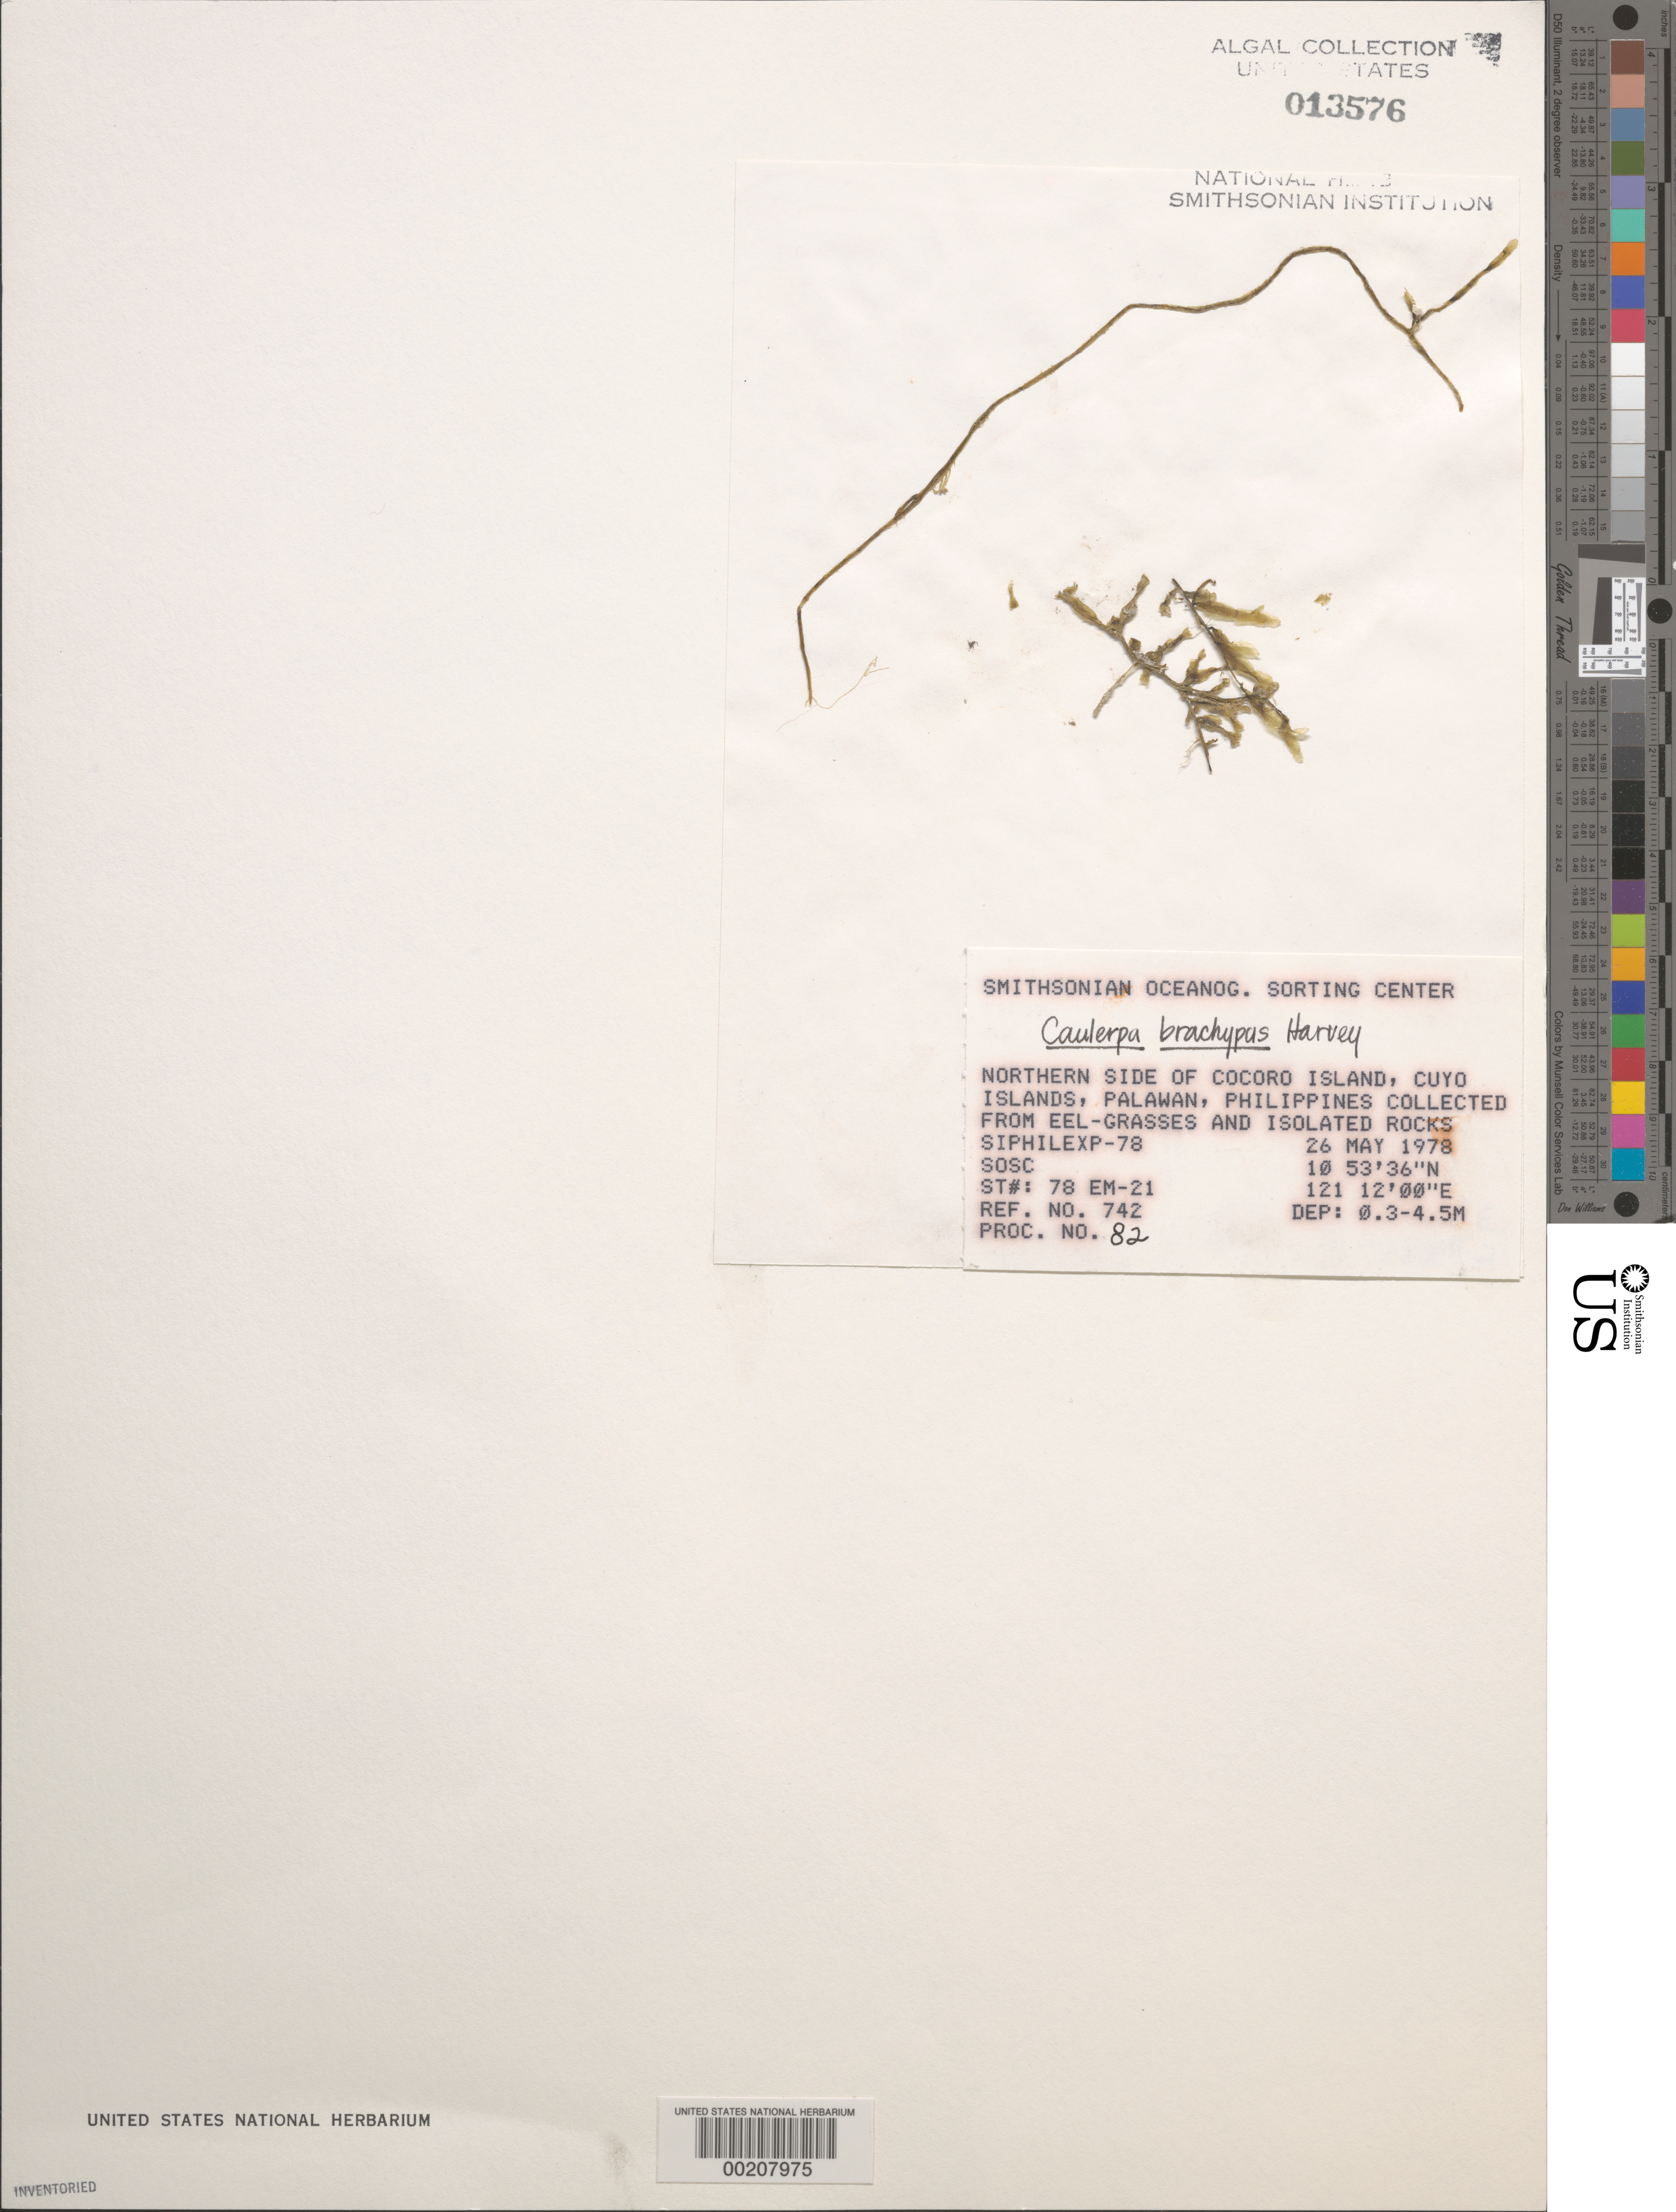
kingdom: Plantae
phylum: Chlorophyta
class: Ulvophyceae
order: Bryopsidales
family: Caulerpaceae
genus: Caulerpa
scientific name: Caulerpa brachypus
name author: Harv.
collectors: SOSC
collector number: Station 78 Em-21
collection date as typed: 26 May 1978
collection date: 1978-05-26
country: Philippines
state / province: Mimaropa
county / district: Palawan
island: Cocoro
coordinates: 10 53' 36" N, 121 12' 00" E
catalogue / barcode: US 13576